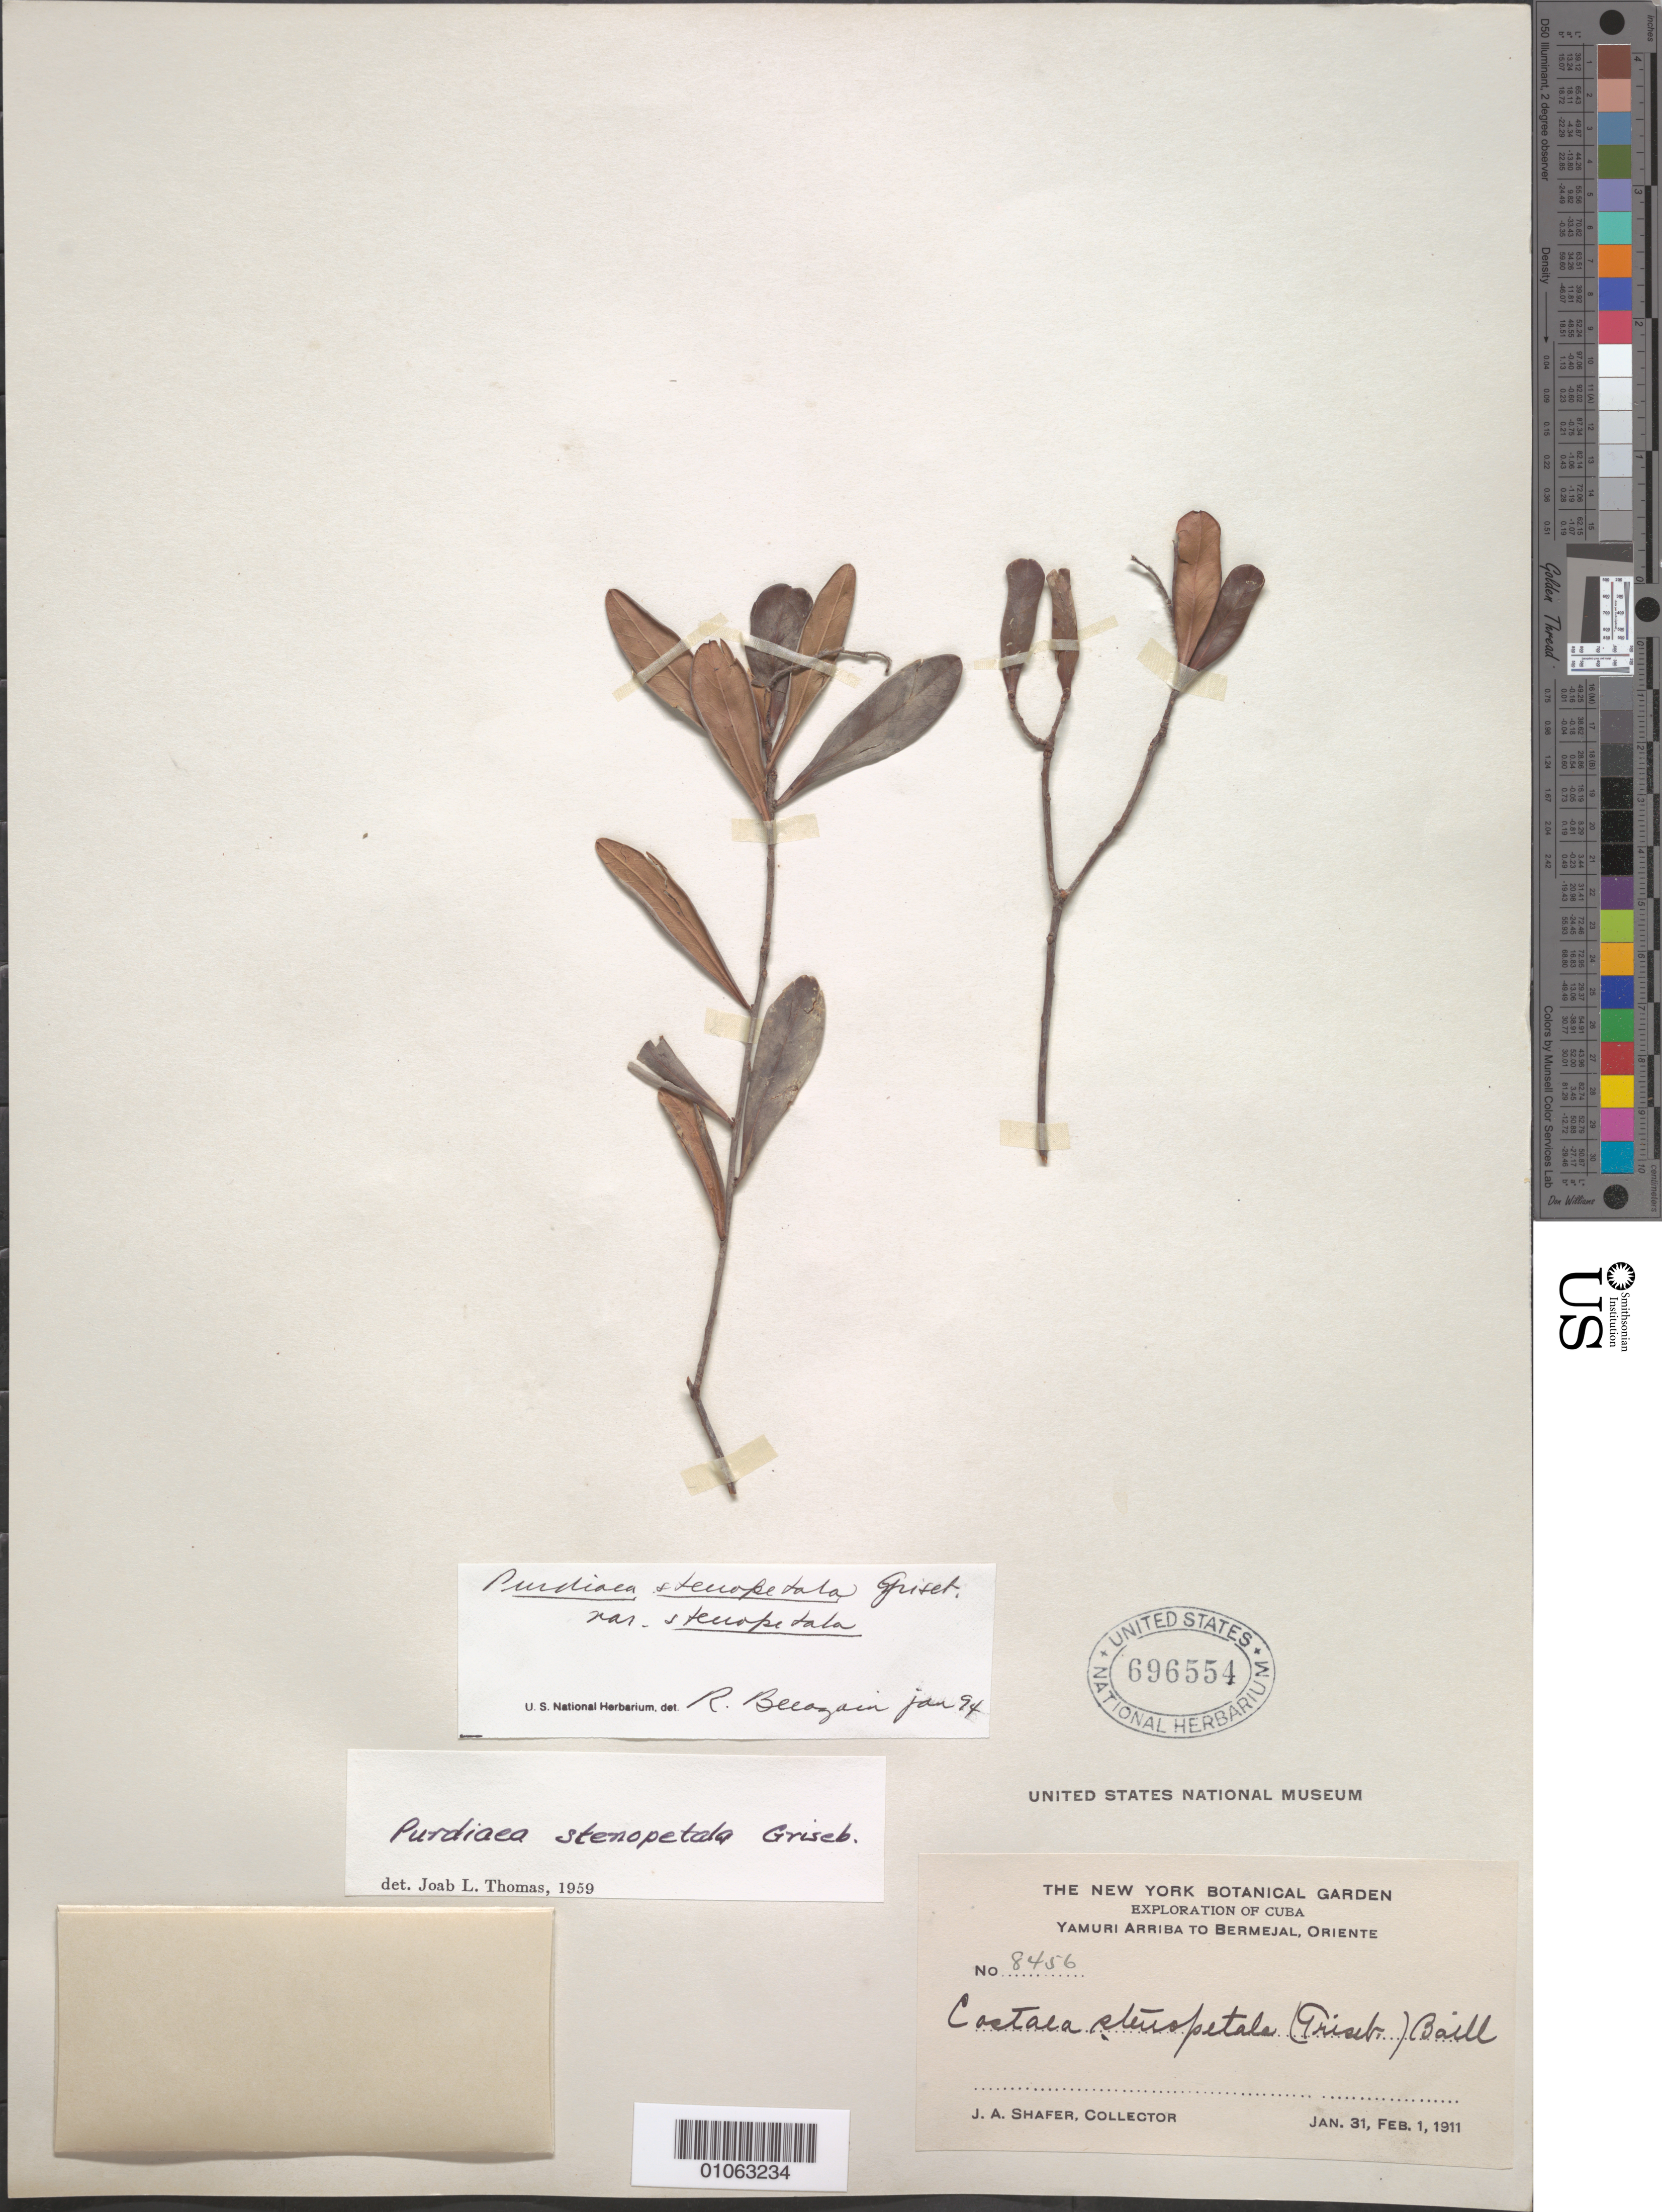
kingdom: Plantae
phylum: Tracheophyta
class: Magnoliopsida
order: Ericales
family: Clethraceae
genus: Purdiaea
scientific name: Purdiaea stenopetala var. stereosepala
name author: (J.L. Thomas) R. Berazaín & S.Rodr.Salg.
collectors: J. A. Shafer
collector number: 8456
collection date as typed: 31 Jan 1911 to 01 Feb 1911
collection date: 1911-01-31/1911-02-01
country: Cuba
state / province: Oriente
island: Cuba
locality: Yamuri Arriba to Bermejal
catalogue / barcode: US 696554